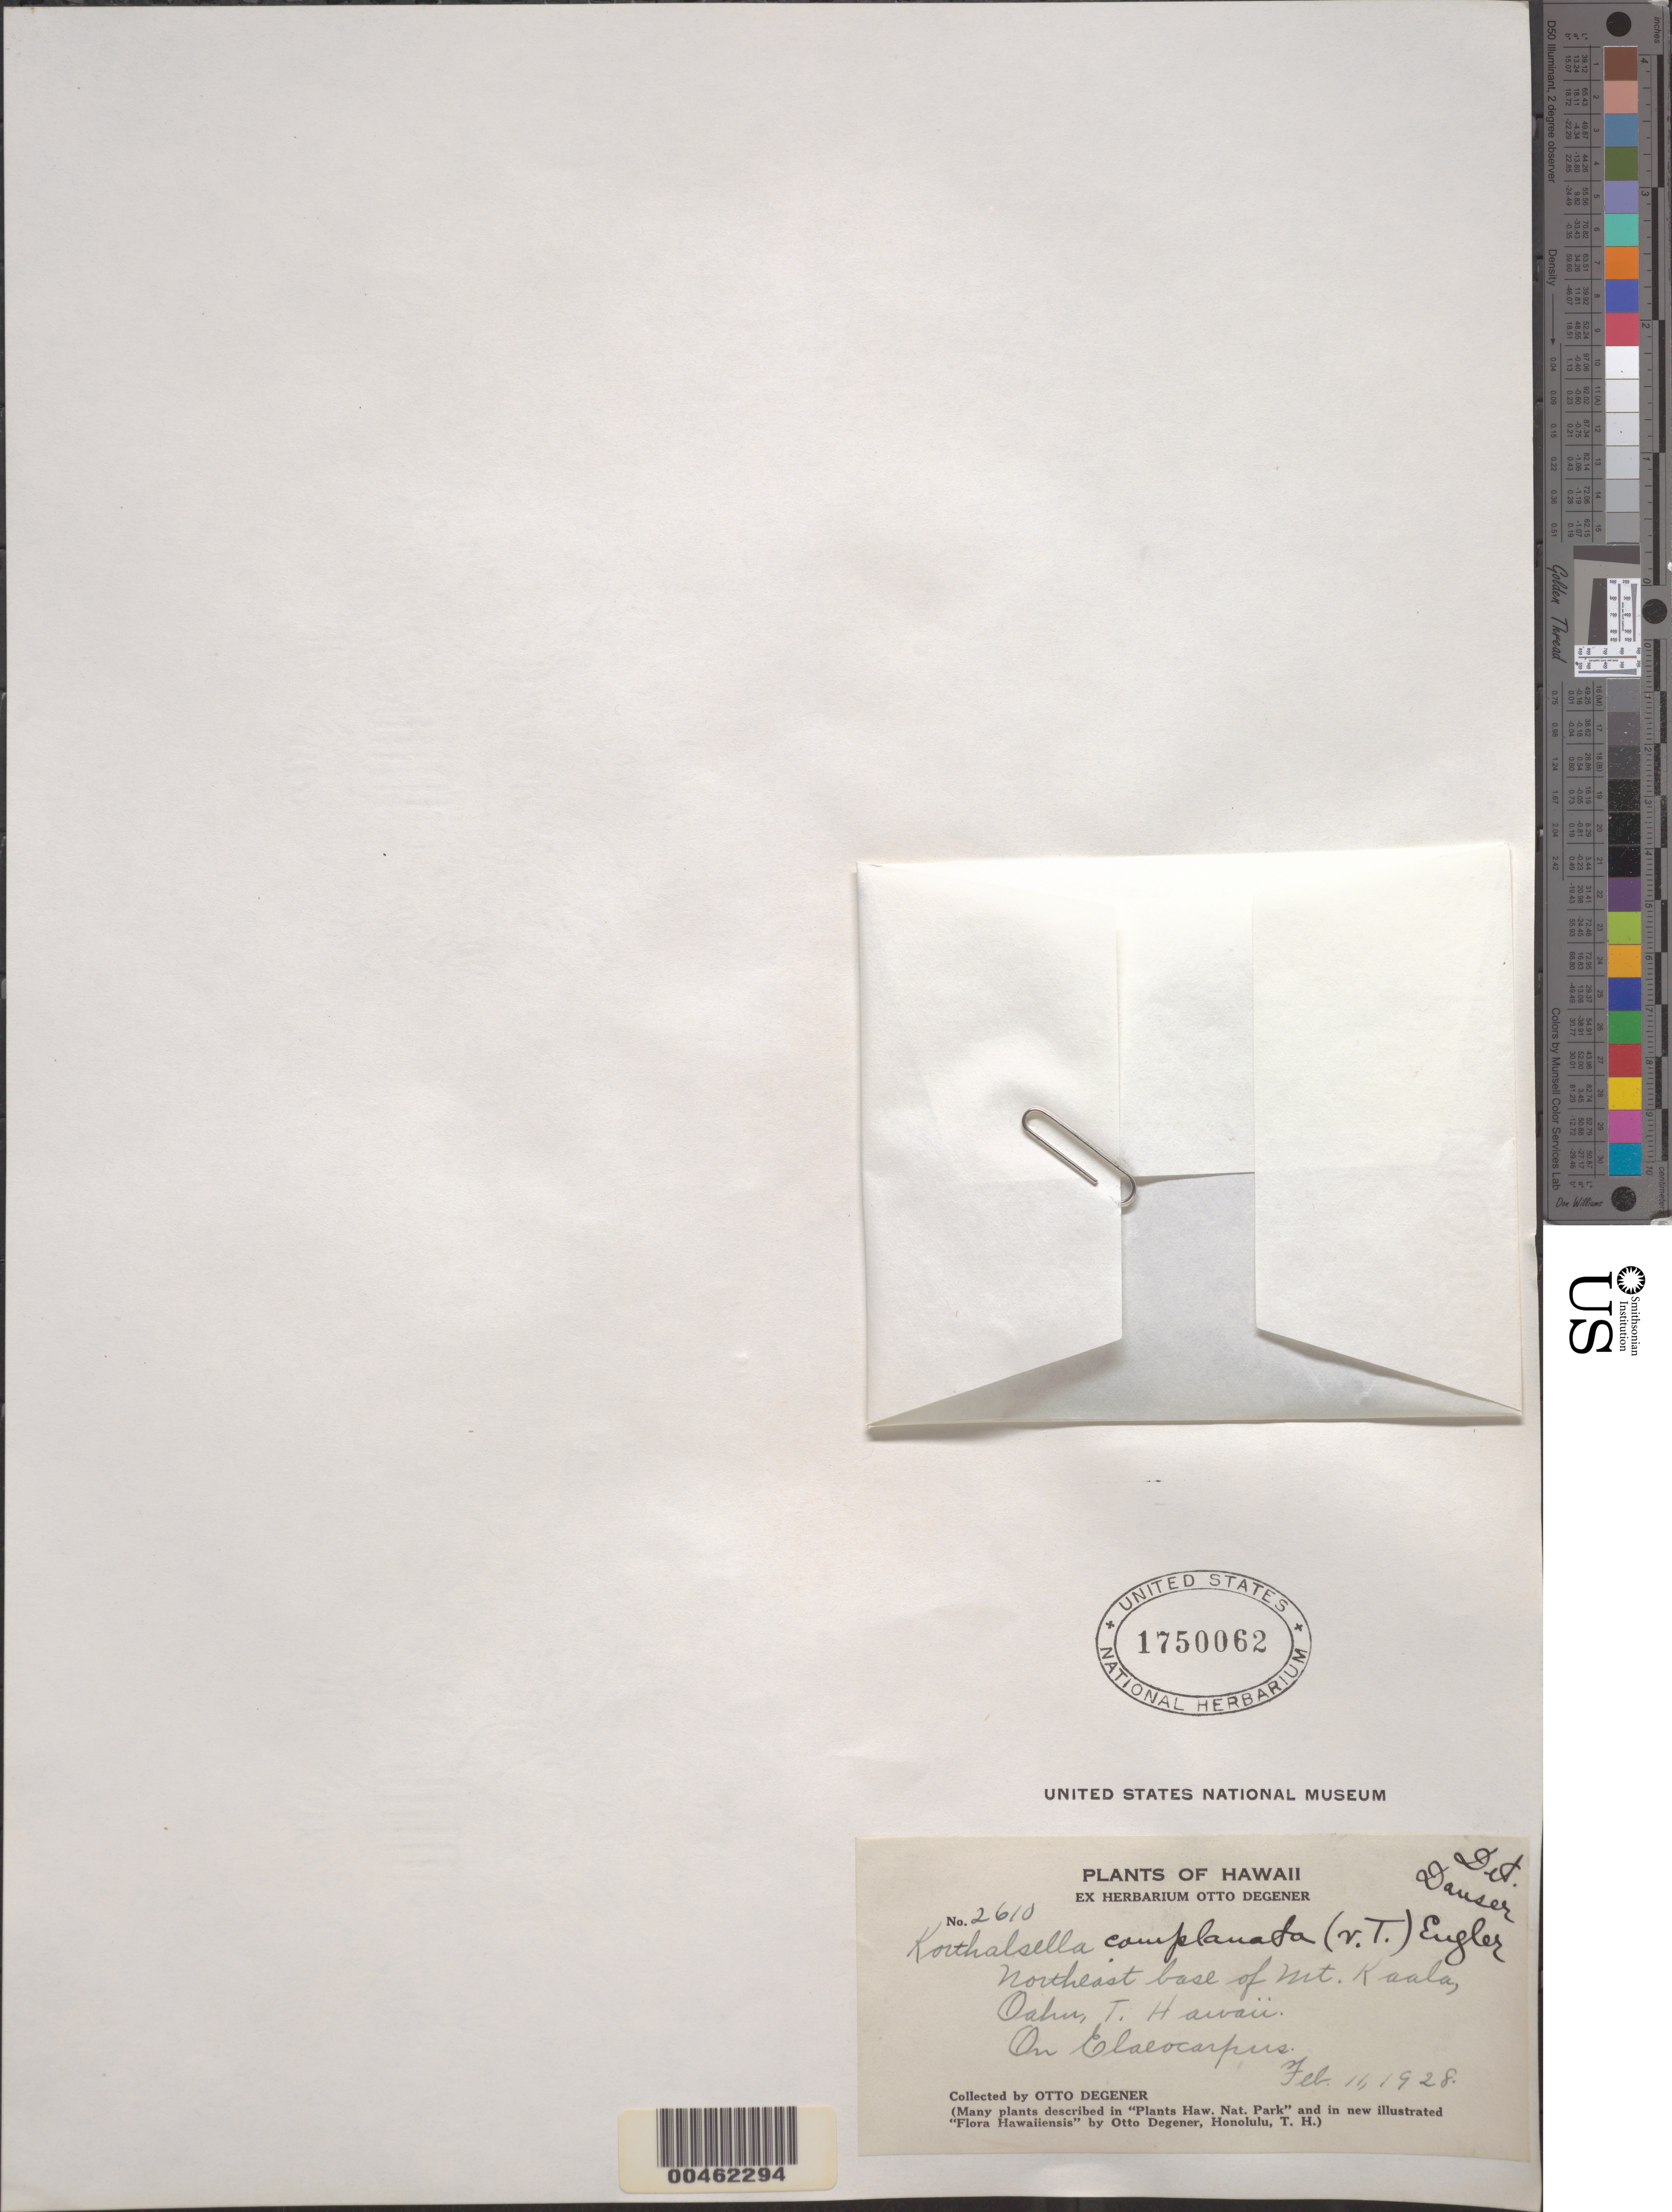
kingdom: Plantae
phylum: Tracheophyta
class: Magnoliopsida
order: Santalales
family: Viscaceae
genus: Korthalsella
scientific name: Korthalsella complanata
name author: (Tiegh.) Engl.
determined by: Danser, B. H.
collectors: O. Degener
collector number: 2610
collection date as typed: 11 Feb 1928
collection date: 1928-02-11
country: United States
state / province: Hawaii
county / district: Honolulu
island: Oahu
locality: NE base of Mt. Kaala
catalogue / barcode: US 1750062